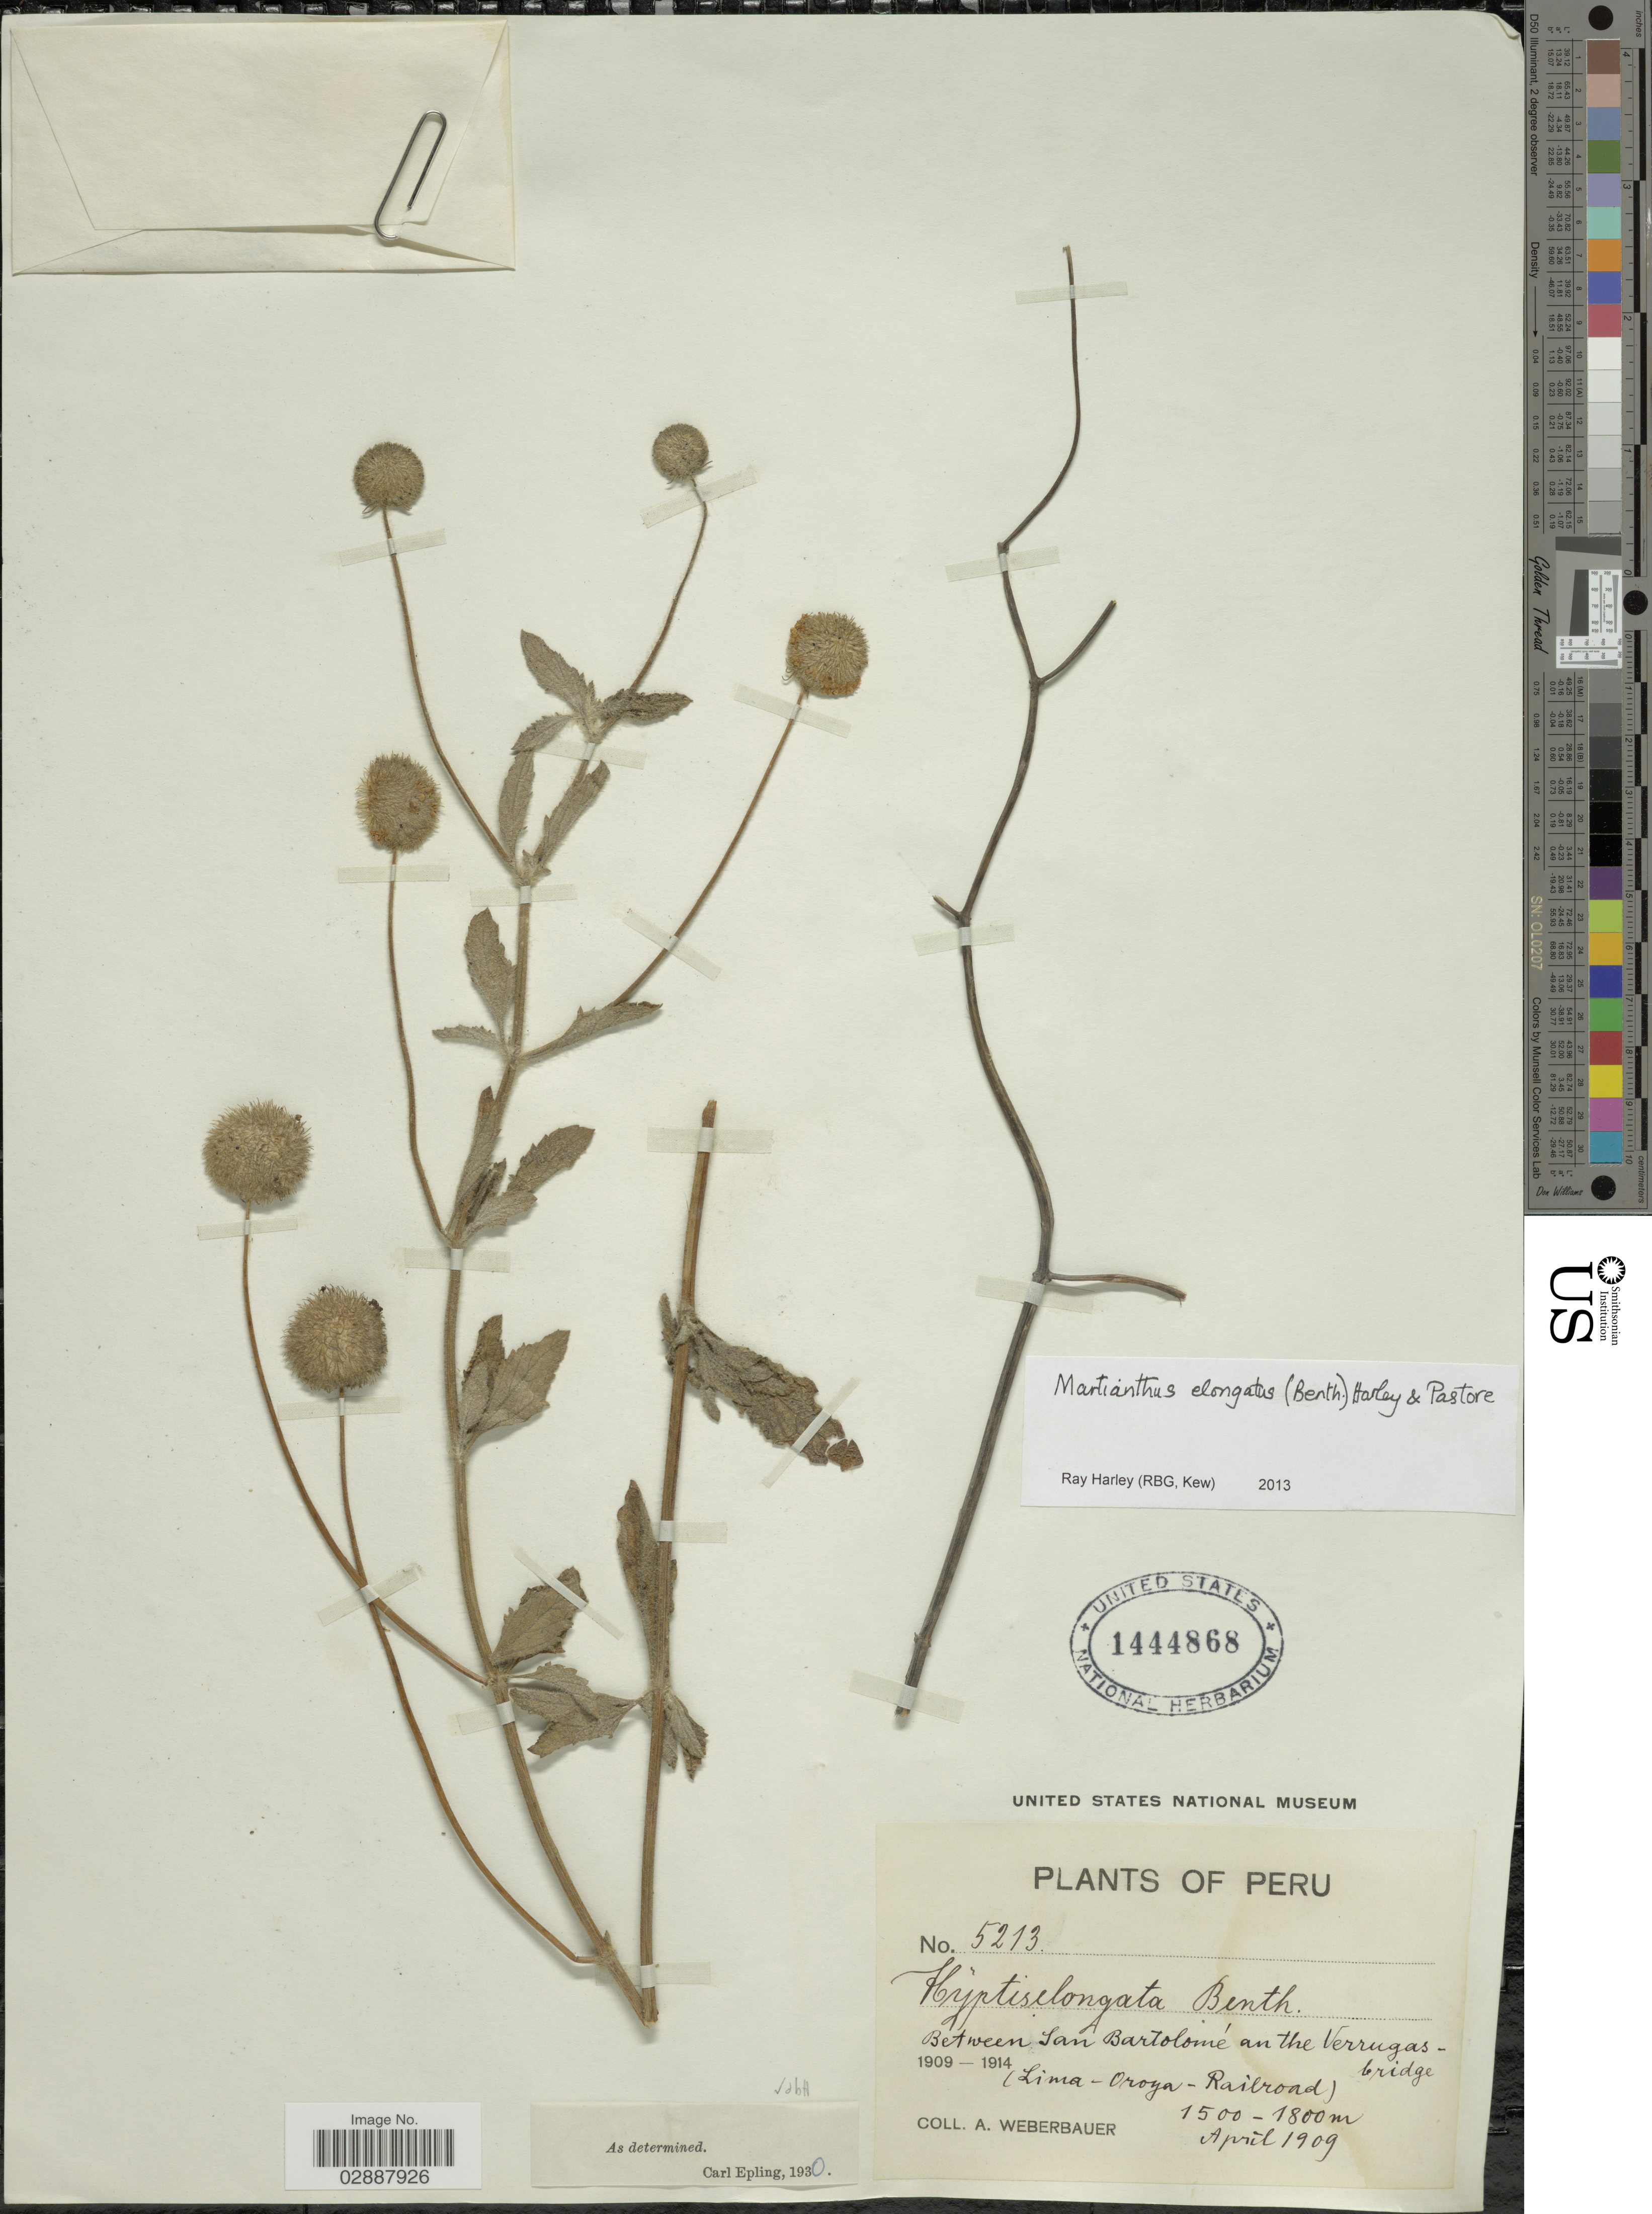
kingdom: Plantae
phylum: Tracheophyta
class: Magnoliopsida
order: Lamiales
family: Lamiaceae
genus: Martianthus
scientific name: Martianthus elongatus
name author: (Benth.) Harley & J.F.B. Pastore ex Benth.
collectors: A. Weberbauer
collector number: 5213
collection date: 1909-04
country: Peru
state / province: Lima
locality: Between San Bartolomé and the Verrugas-bridge.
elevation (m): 1500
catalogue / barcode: US 1444868